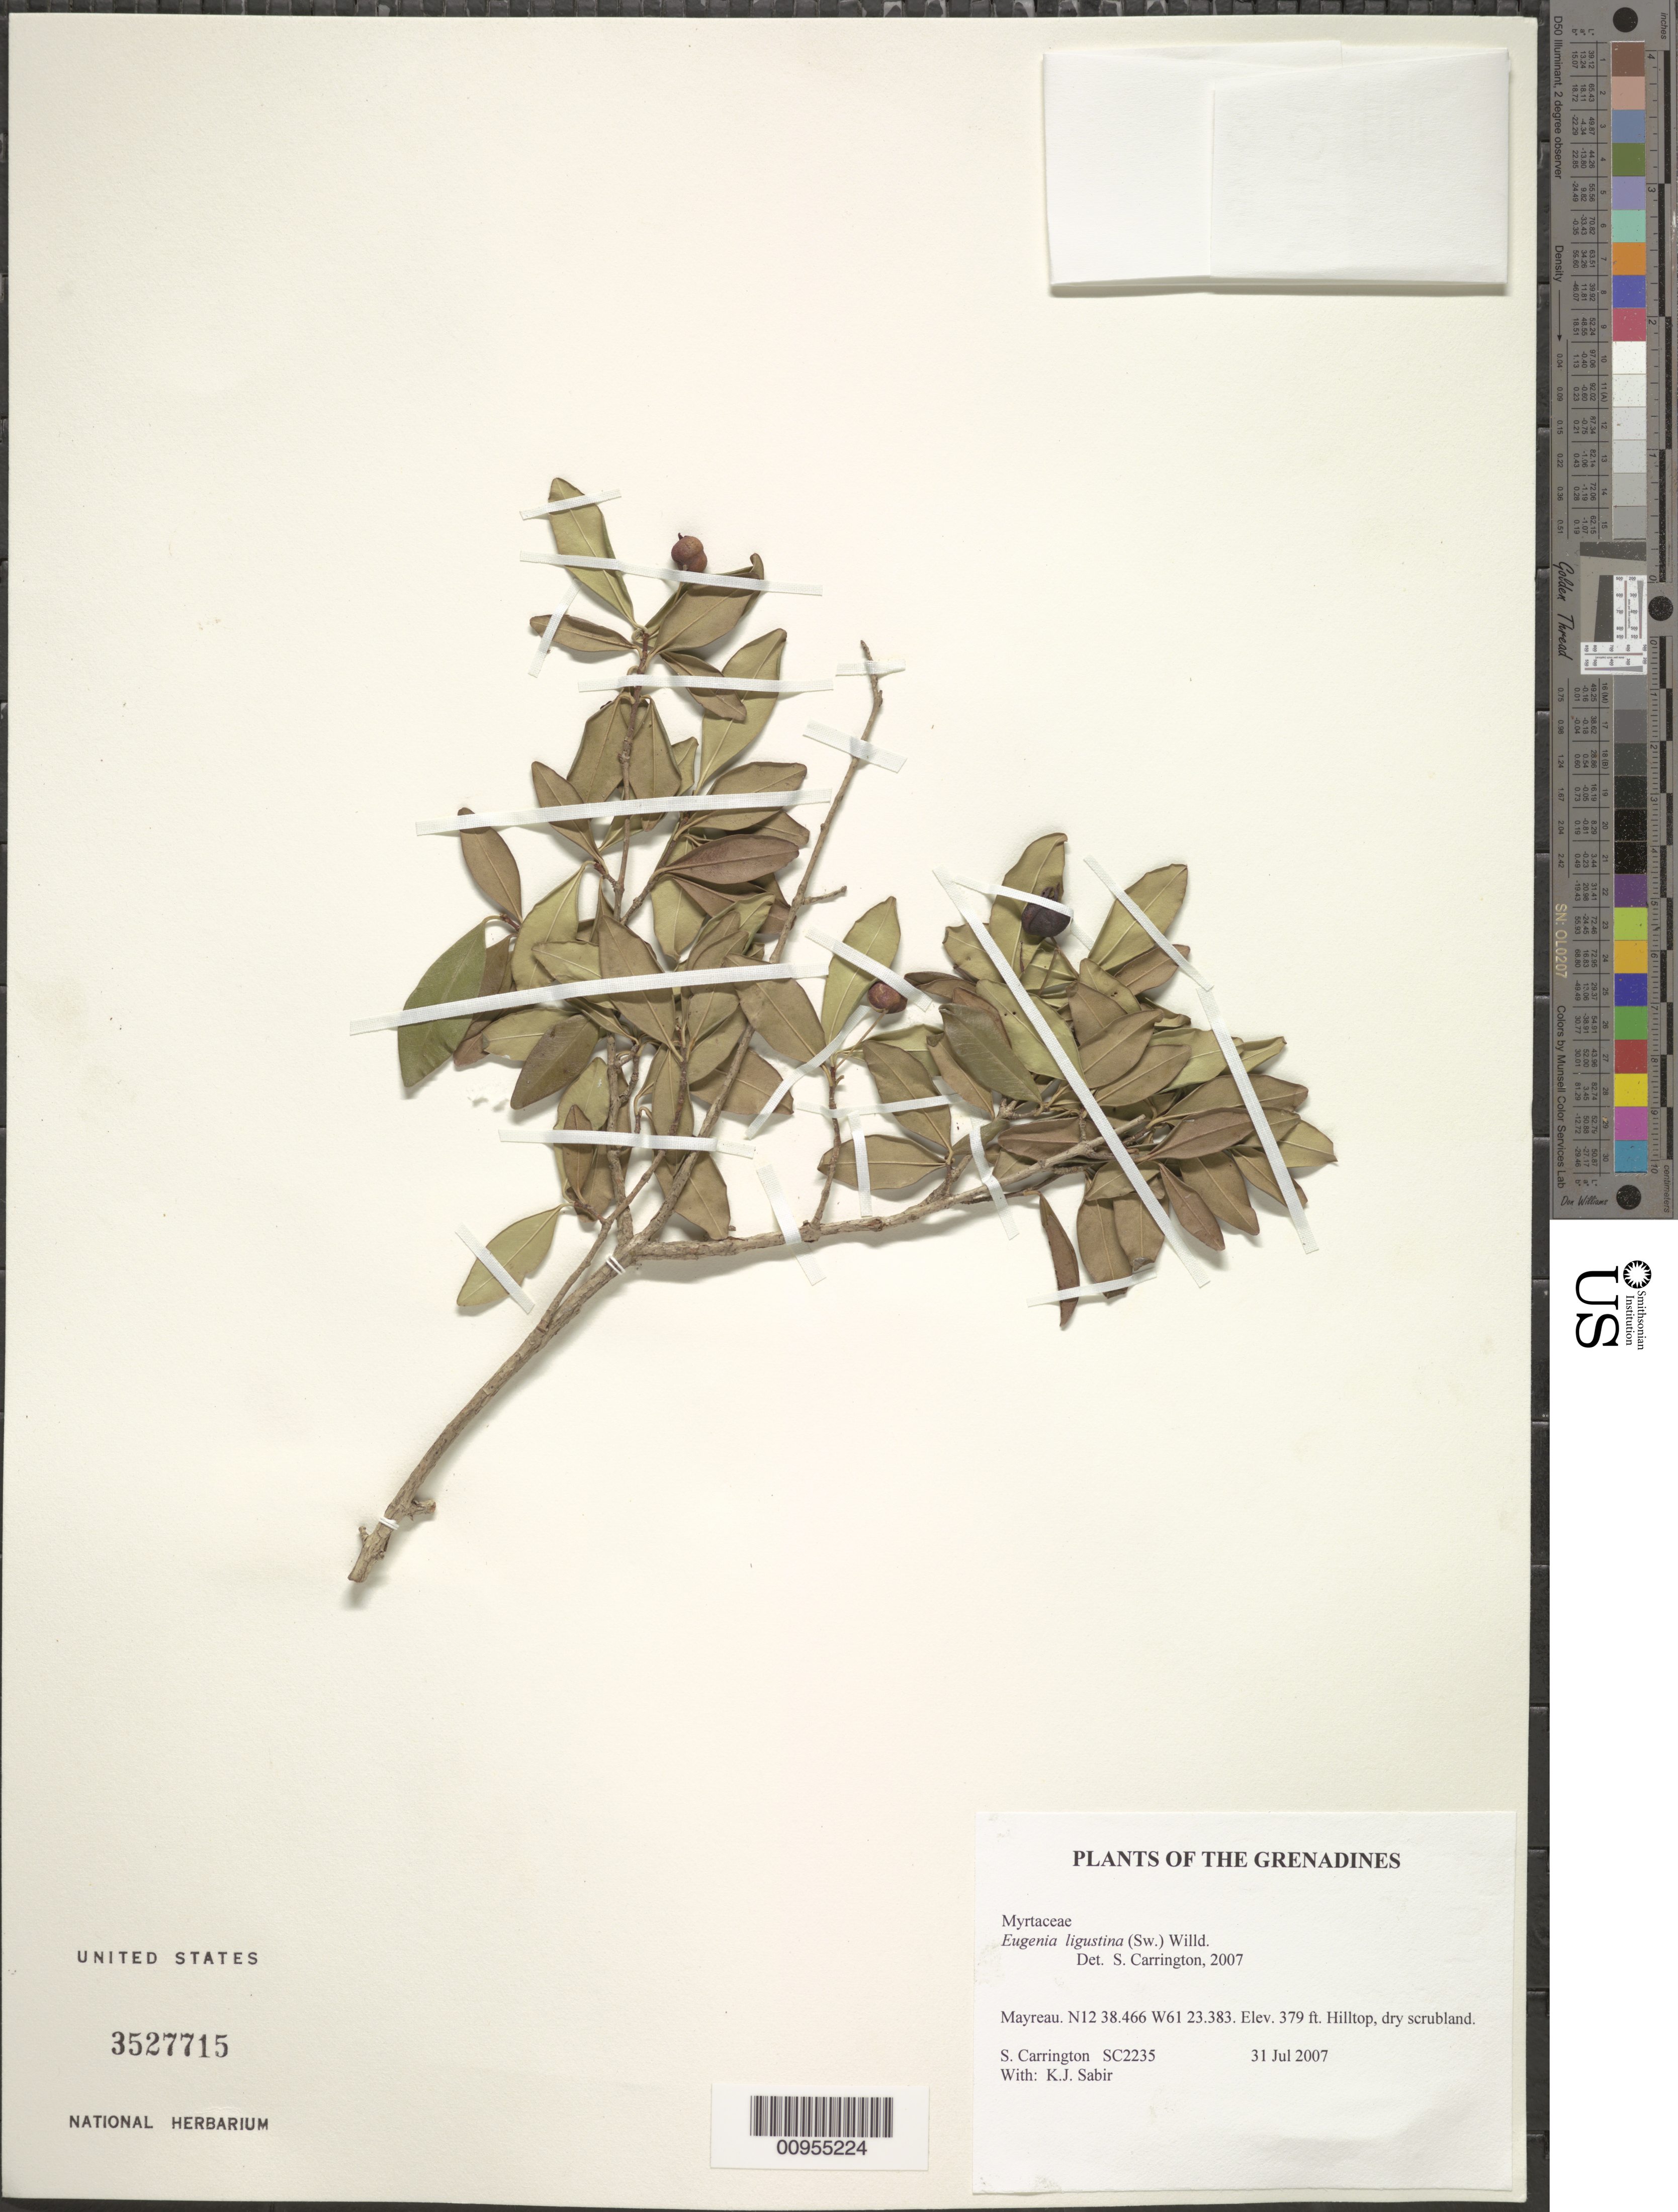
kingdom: Plantae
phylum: Tracheophyta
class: Magnoliopsida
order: Myrtales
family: Myrtaceae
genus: Eugenia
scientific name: Eugenia ligustrina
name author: (Sw.) Willd.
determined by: Carrington, C. M. S.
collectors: C. M. S. Carrington & K. Sabir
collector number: SC 2235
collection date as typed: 31 Jul 2007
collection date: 2007-07-31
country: St. Vincent - Grenadines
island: Mayreau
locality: Mayreau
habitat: hilltop, dry scrubland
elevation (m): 116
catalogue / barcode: US 3527715